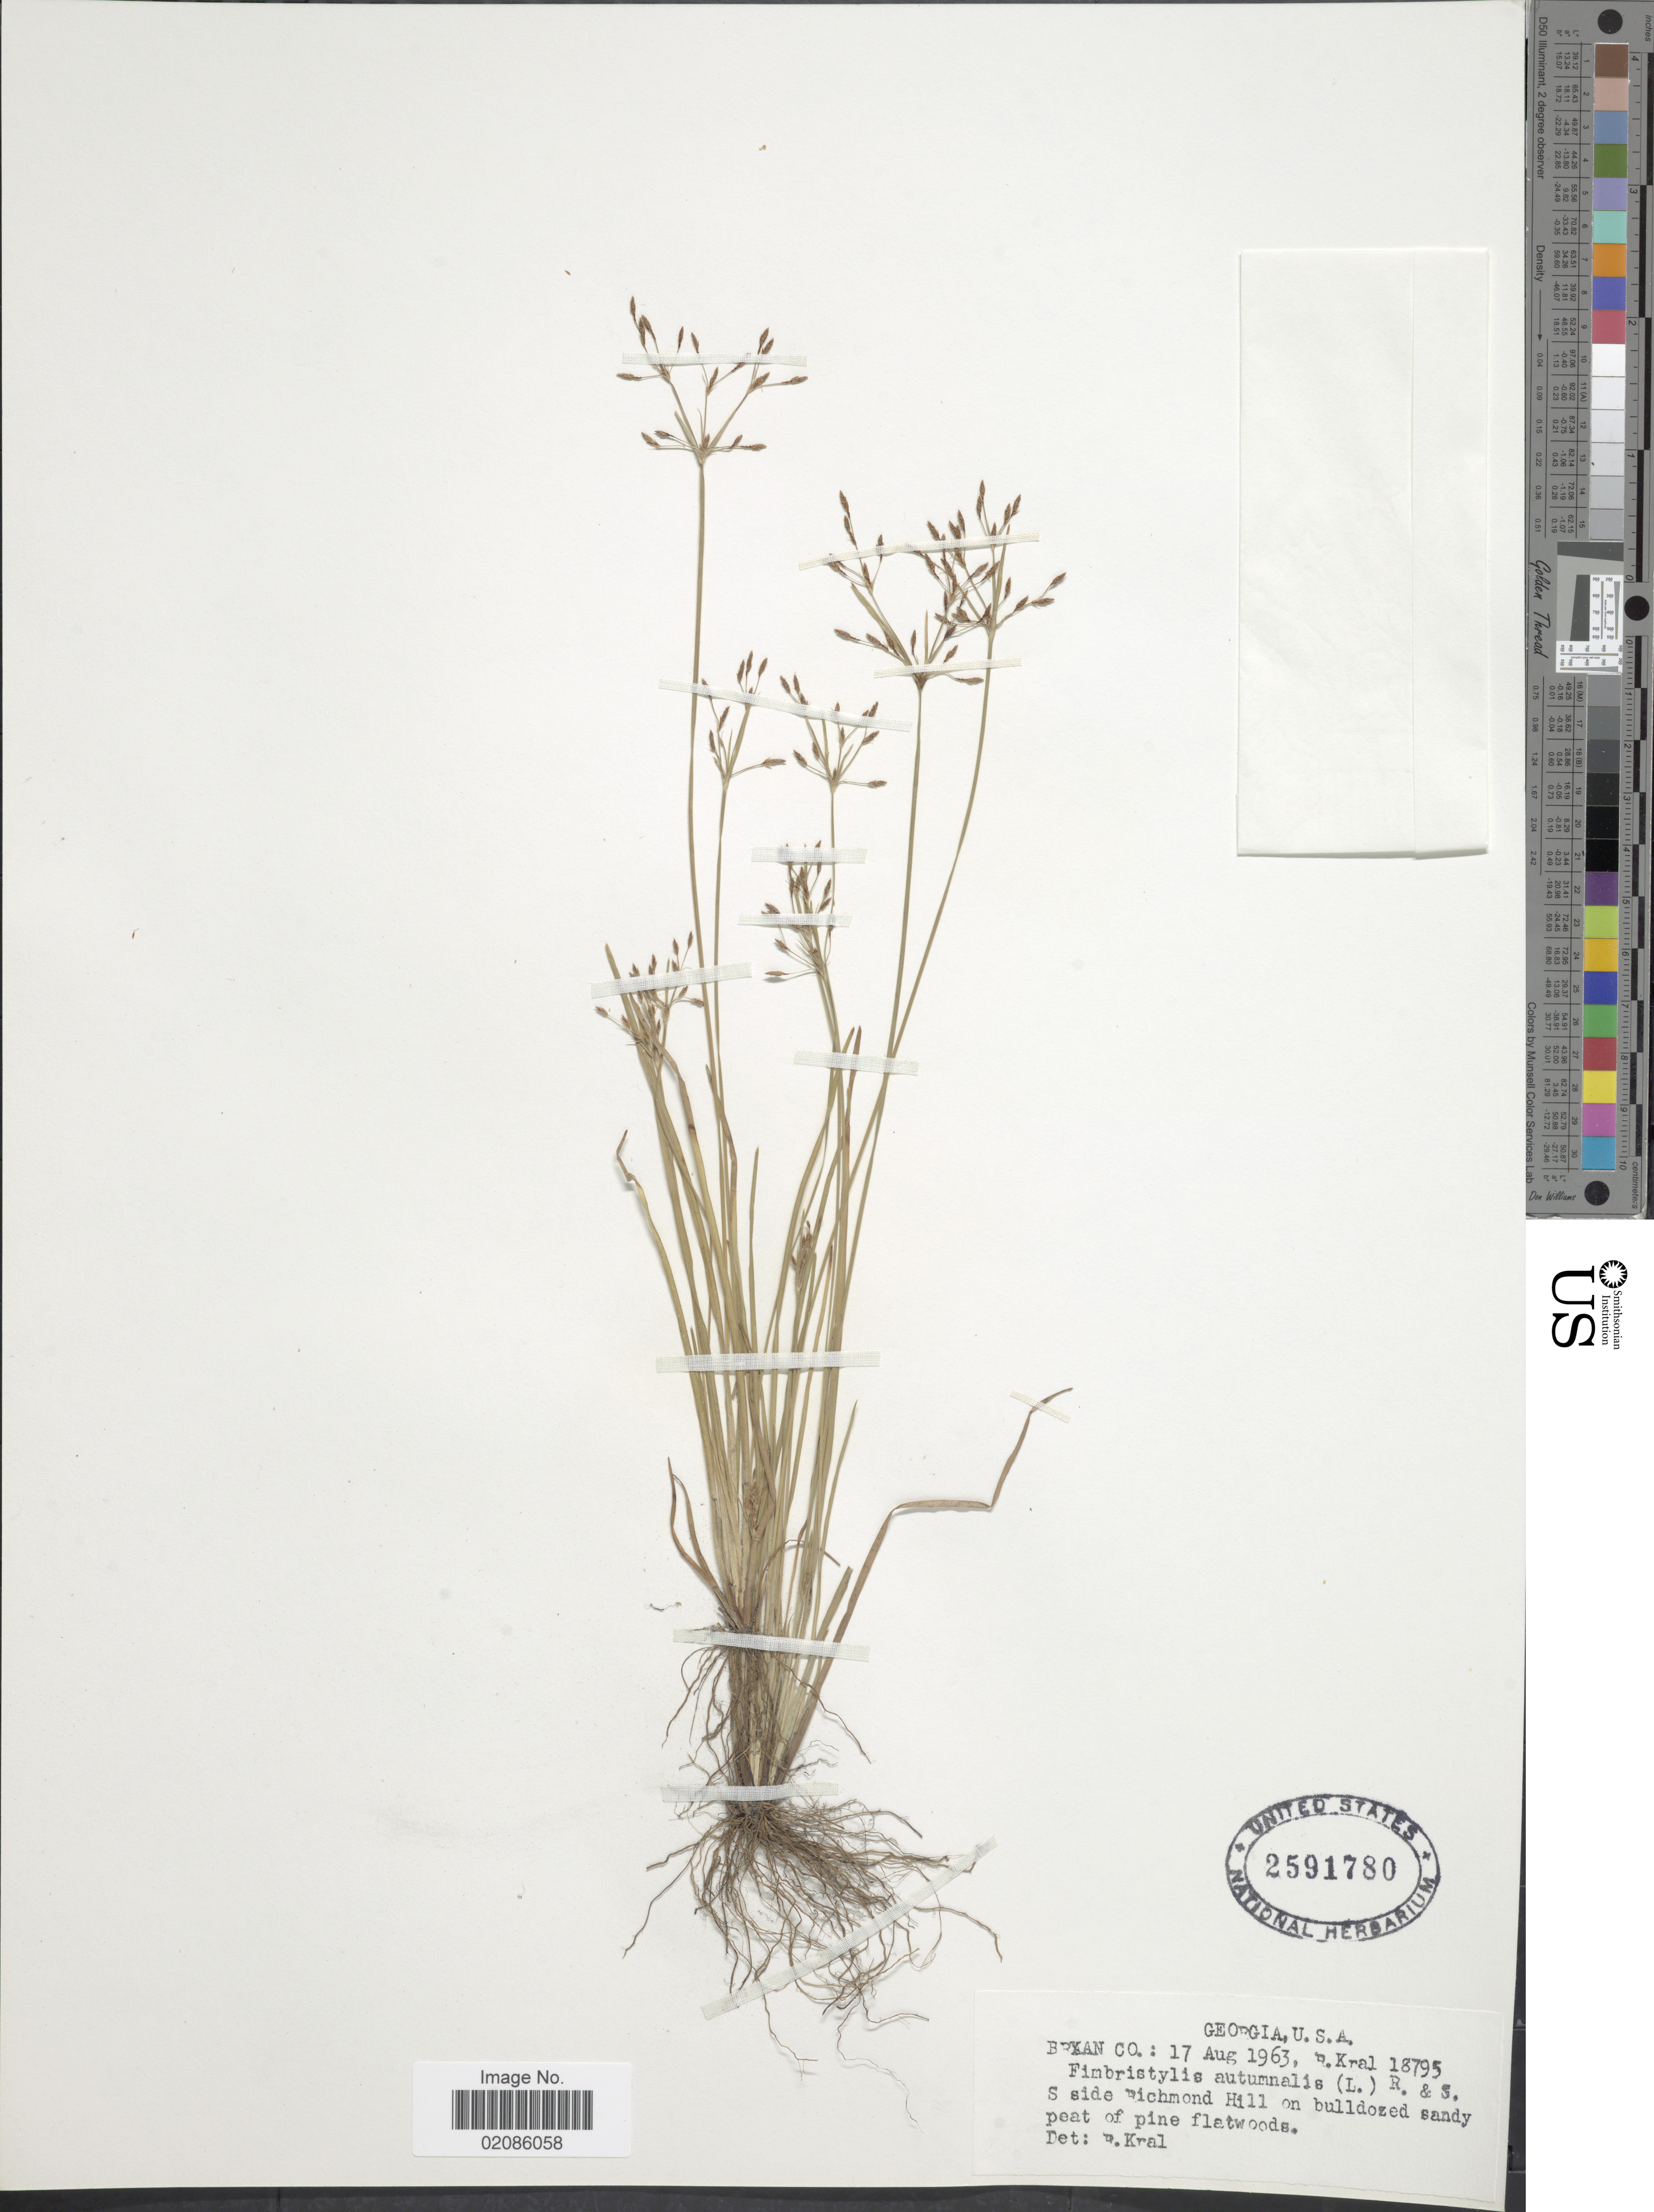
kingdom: Plantae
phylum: Tracheophyta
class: Liliopsida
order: Poales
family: Cyperaceae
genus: Fimbristylis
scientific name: Fimbristylis autumnalis (L.) Roem. & Schult.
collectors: R. Kral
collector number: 18795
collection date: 1963-08-17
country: United States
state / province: Georgia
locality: Bryan Co. S side Richmond Hill on bulldozed sandy peat of pine flatwoods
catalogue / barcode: US 2591780